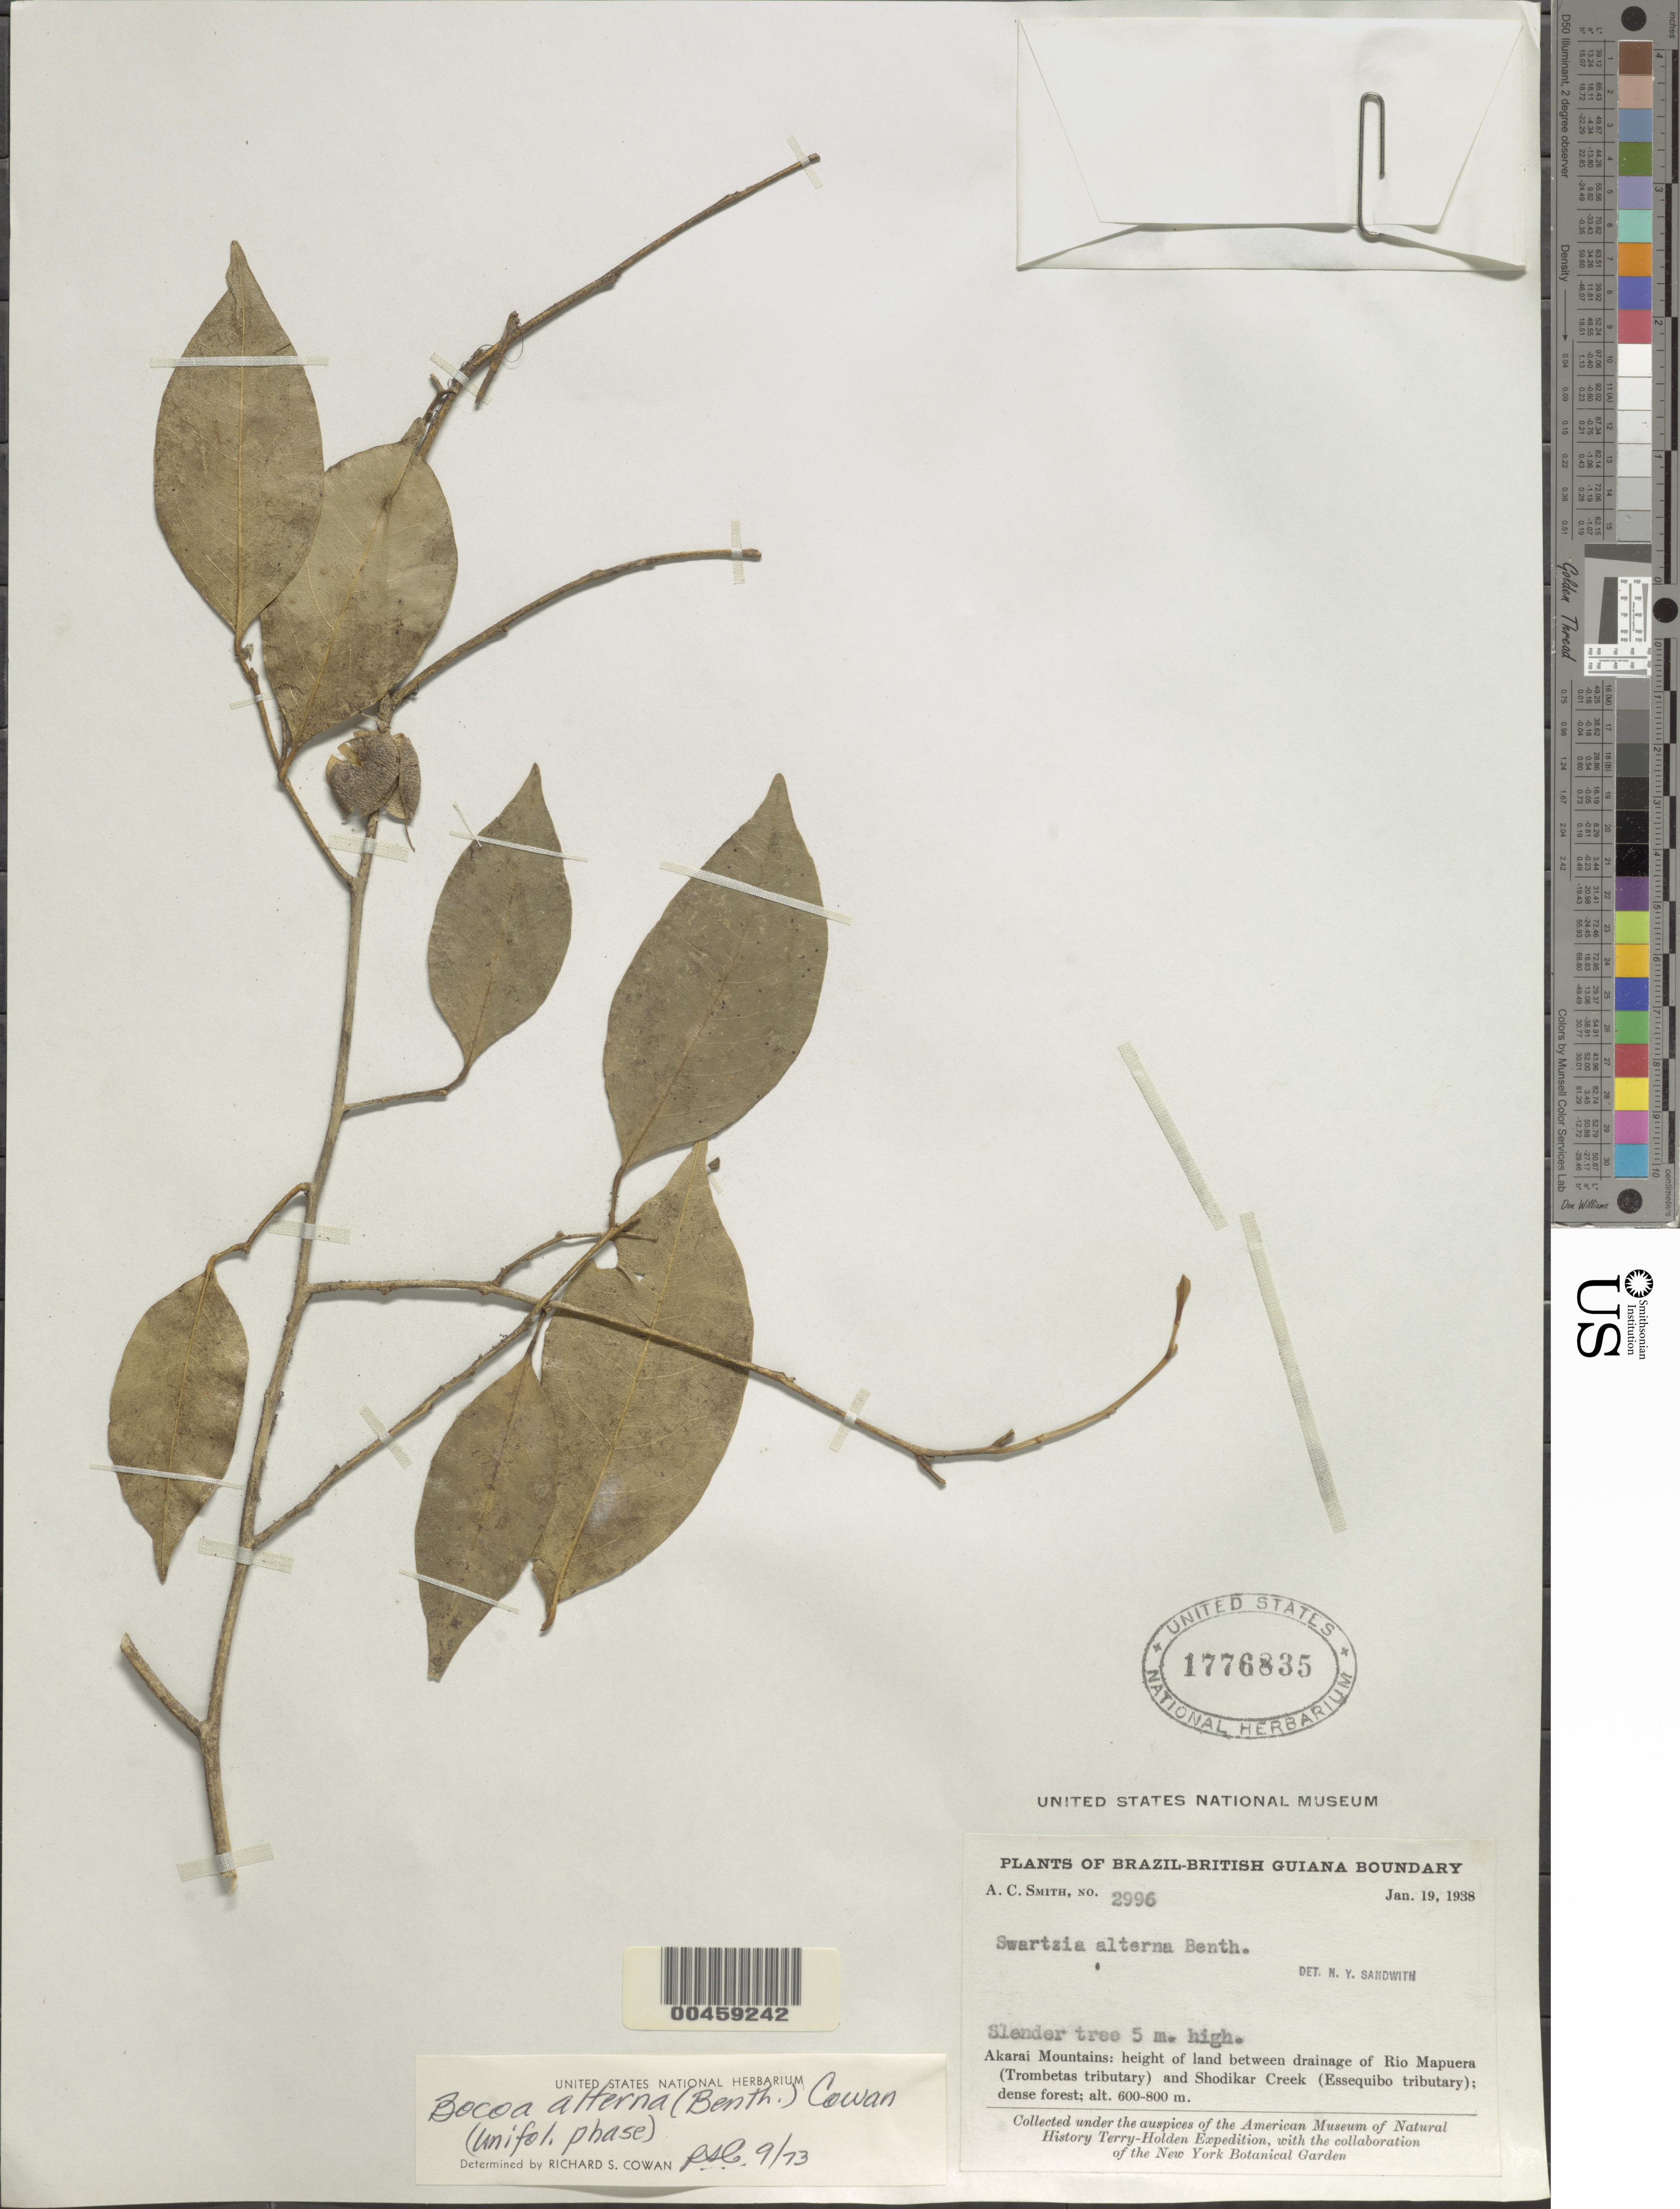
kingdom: Plantae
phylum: Tracheophyta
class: Magnoliopsida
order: Fabales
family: Fabaceae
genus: Bocoa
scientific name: Bocoa alterna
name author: (Benth.) R.S. Cowan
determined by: Cowan, R. S.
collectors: A. C. Smith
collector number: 2996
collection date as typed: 19 Jan 1938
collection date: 1938-01-19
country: Guyana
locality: Akarai mtns, between drainage of rio mapuera and shodikar creek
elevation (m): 600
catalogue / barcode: US 1776835